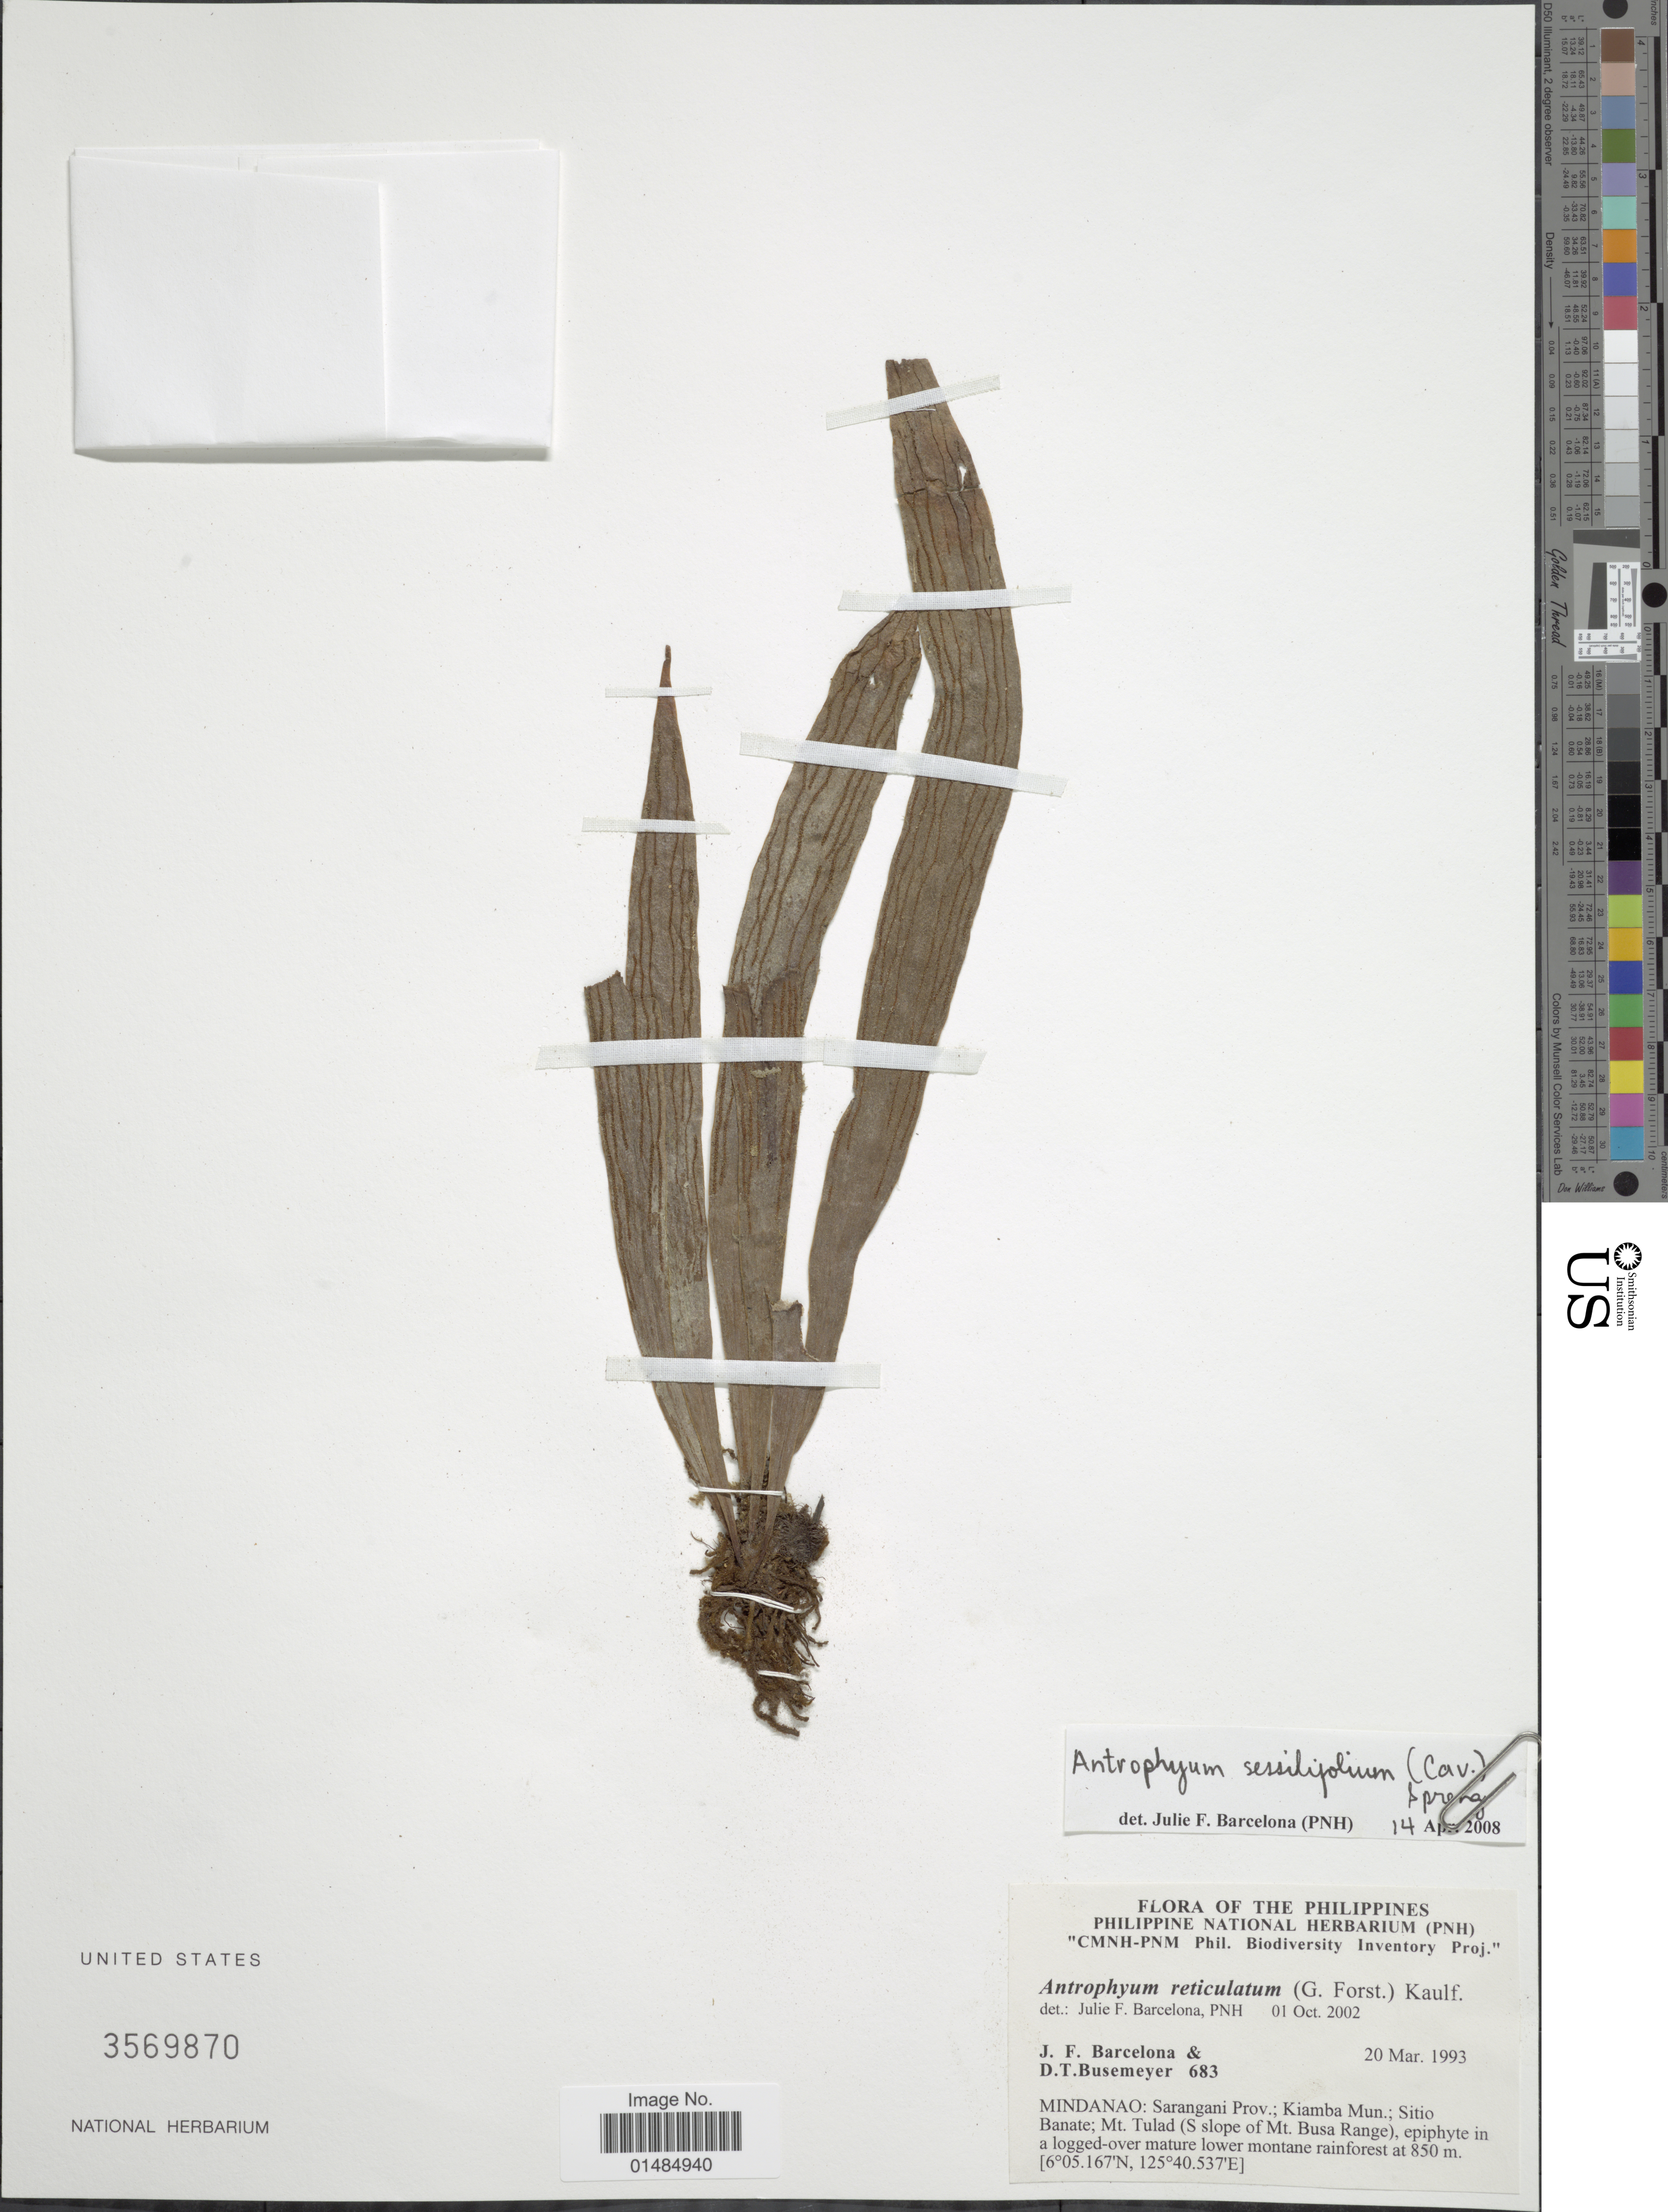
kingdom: Plantae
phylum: Tracheophyta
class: Polypodiopsida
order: Polypodiales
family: Pteridaceae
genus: Antrophyum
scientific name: Antrophyum sessilifolium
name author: (Cav.) A. Spreng.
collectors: J. F. Barcelona & D. Busemeyer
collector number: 683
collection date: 1993-03-20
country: Philippines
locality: Sarangani Prov.; Kiamba Mun.; Sitio Banate; Mt. Tulad (S slope of Mt. Busa Range)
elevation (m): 850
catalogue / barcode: US 3569870